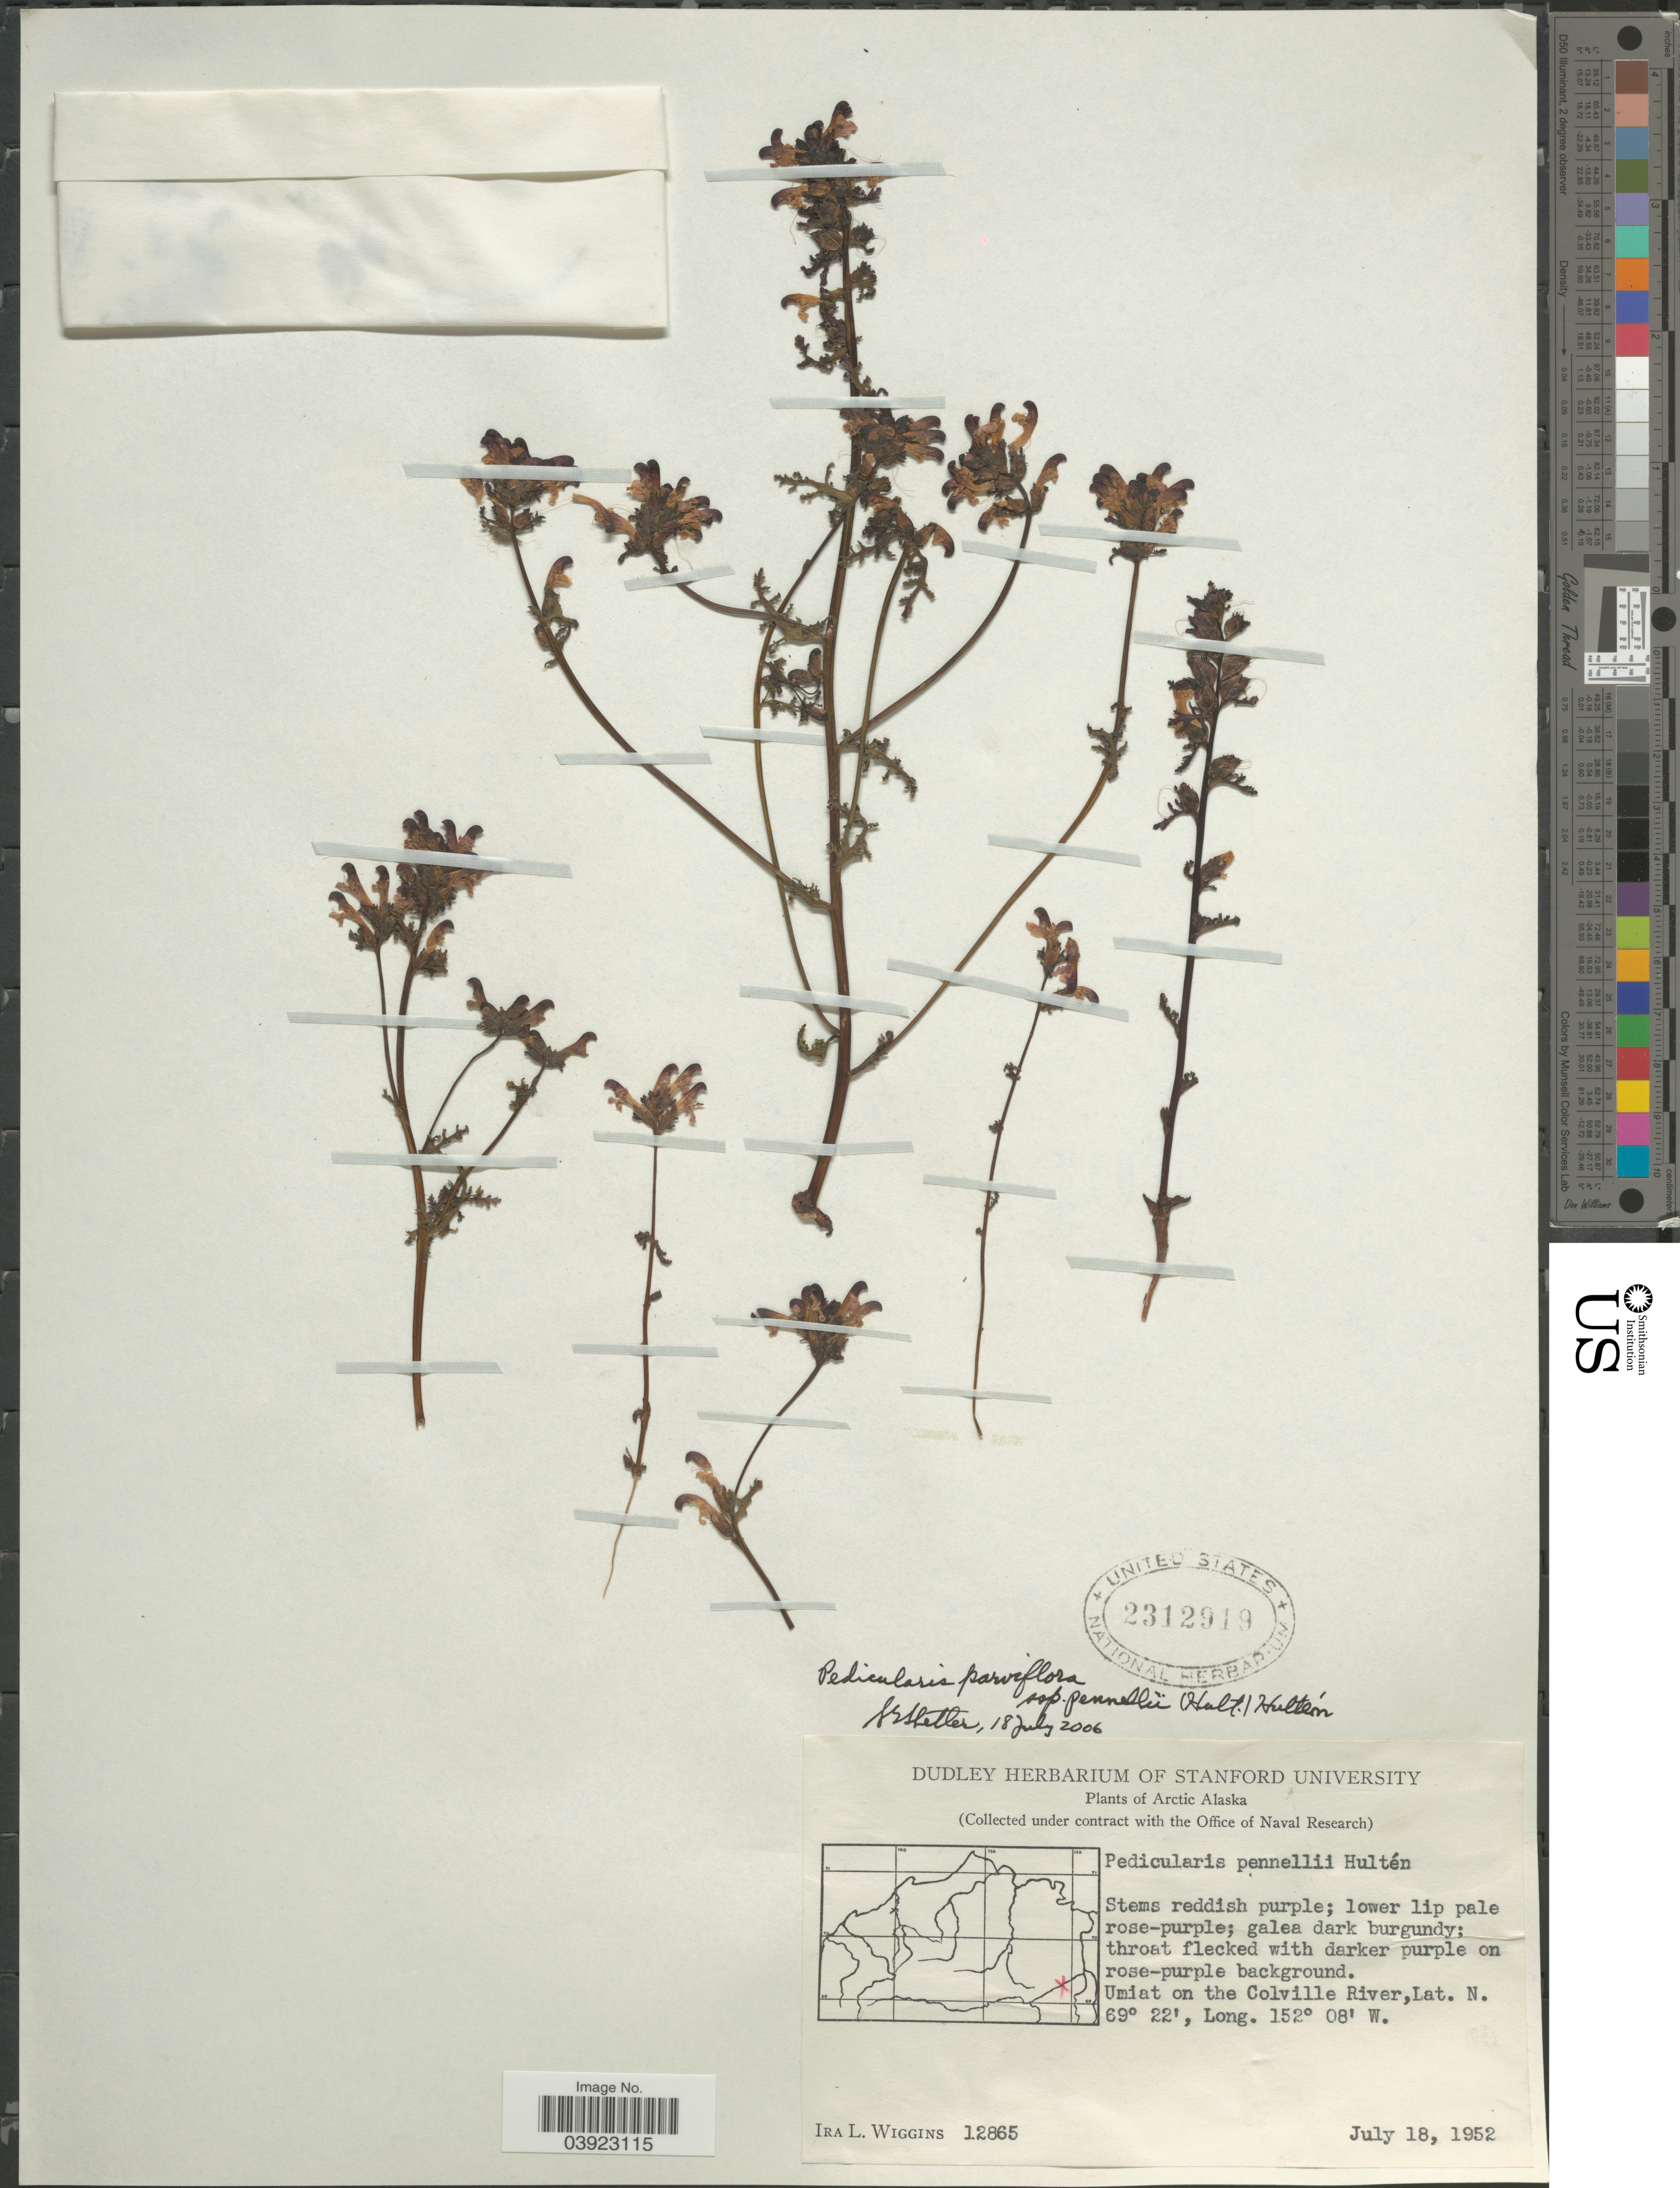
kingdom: Plantae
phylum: Tracheophyta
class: Magnoliopsida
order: Lamiales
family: Orobanchaceae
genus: Pedicularis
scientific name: Pedicularis parviflora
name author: Sm.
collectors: I. L. Wiggins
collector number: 12865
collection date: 1952-07-18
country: United States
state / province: Alaska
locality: Arctic Alaska. Umiat on the Colville River.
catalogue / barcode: US 2312919